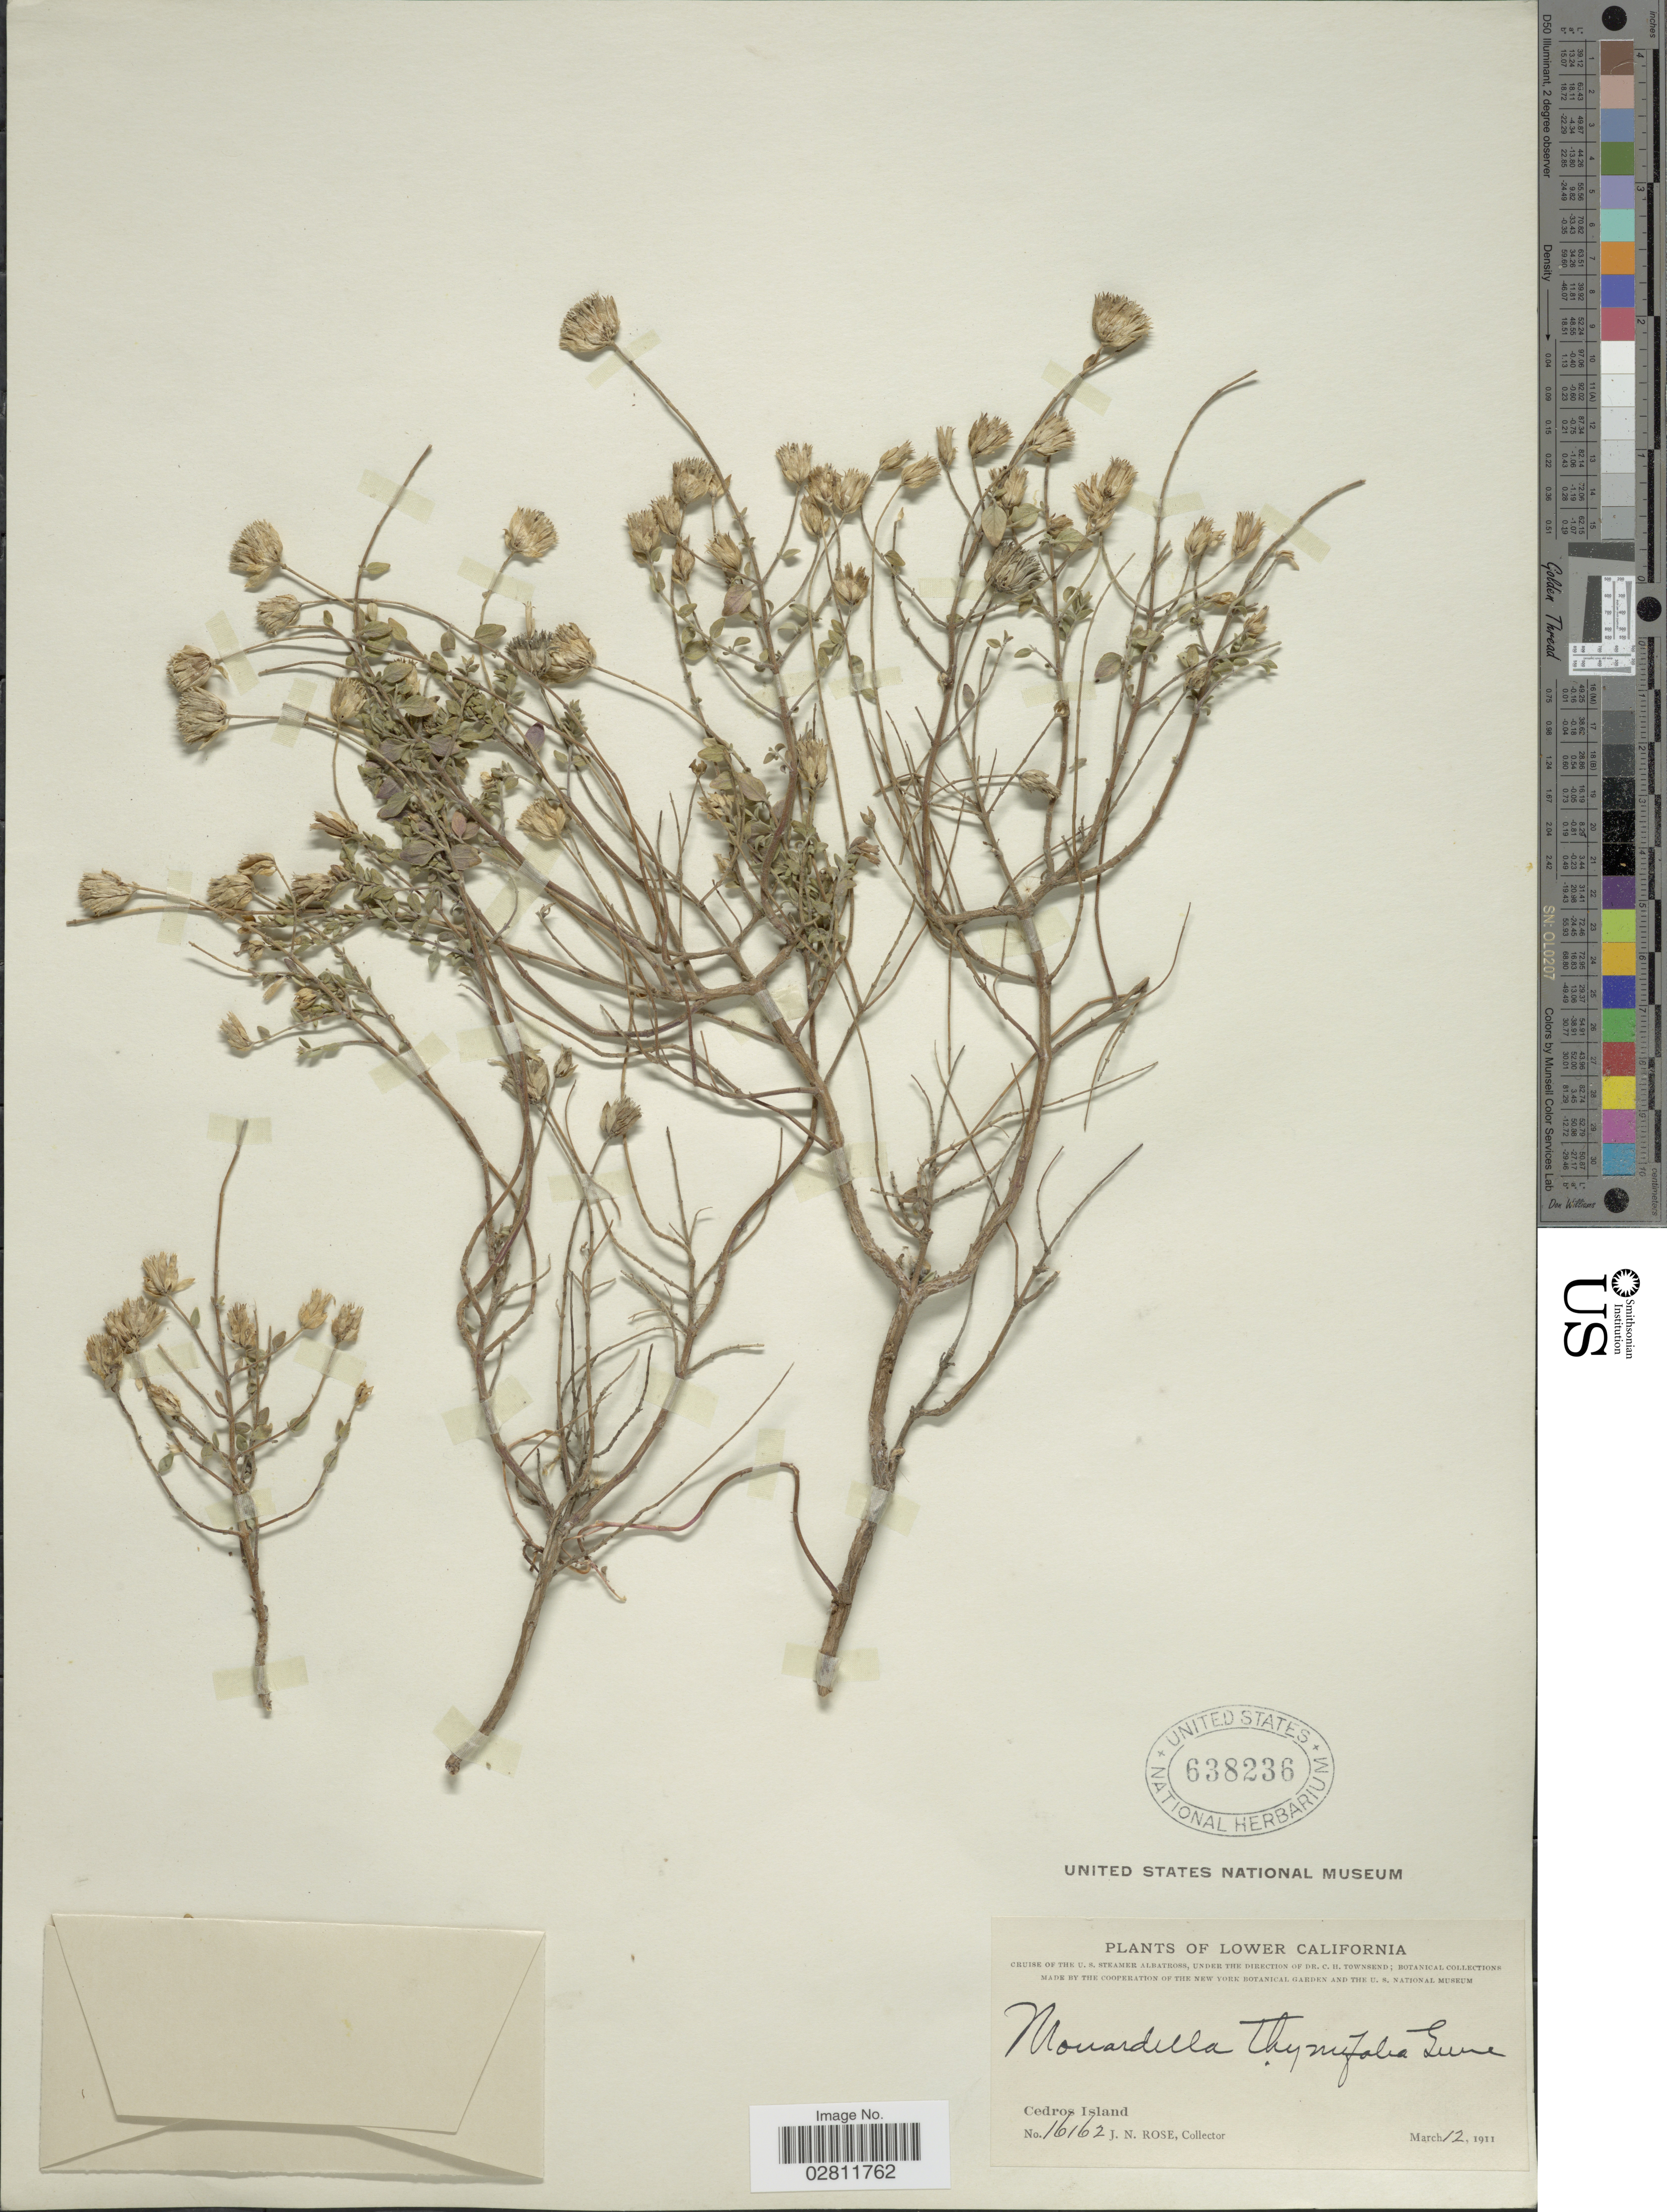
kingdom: Plantae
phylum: Tracheophyta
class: Magnoliopsida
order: Lamiales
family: Lamiaceae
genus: Monardella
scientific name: Monardella thymifolia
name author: S.W. Greene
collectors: J. N. Rose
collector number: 16162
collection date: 1911-03-12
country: Mexico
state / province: Baja California Norte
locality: Lower California. Cedros Island.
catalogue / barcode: US 638236